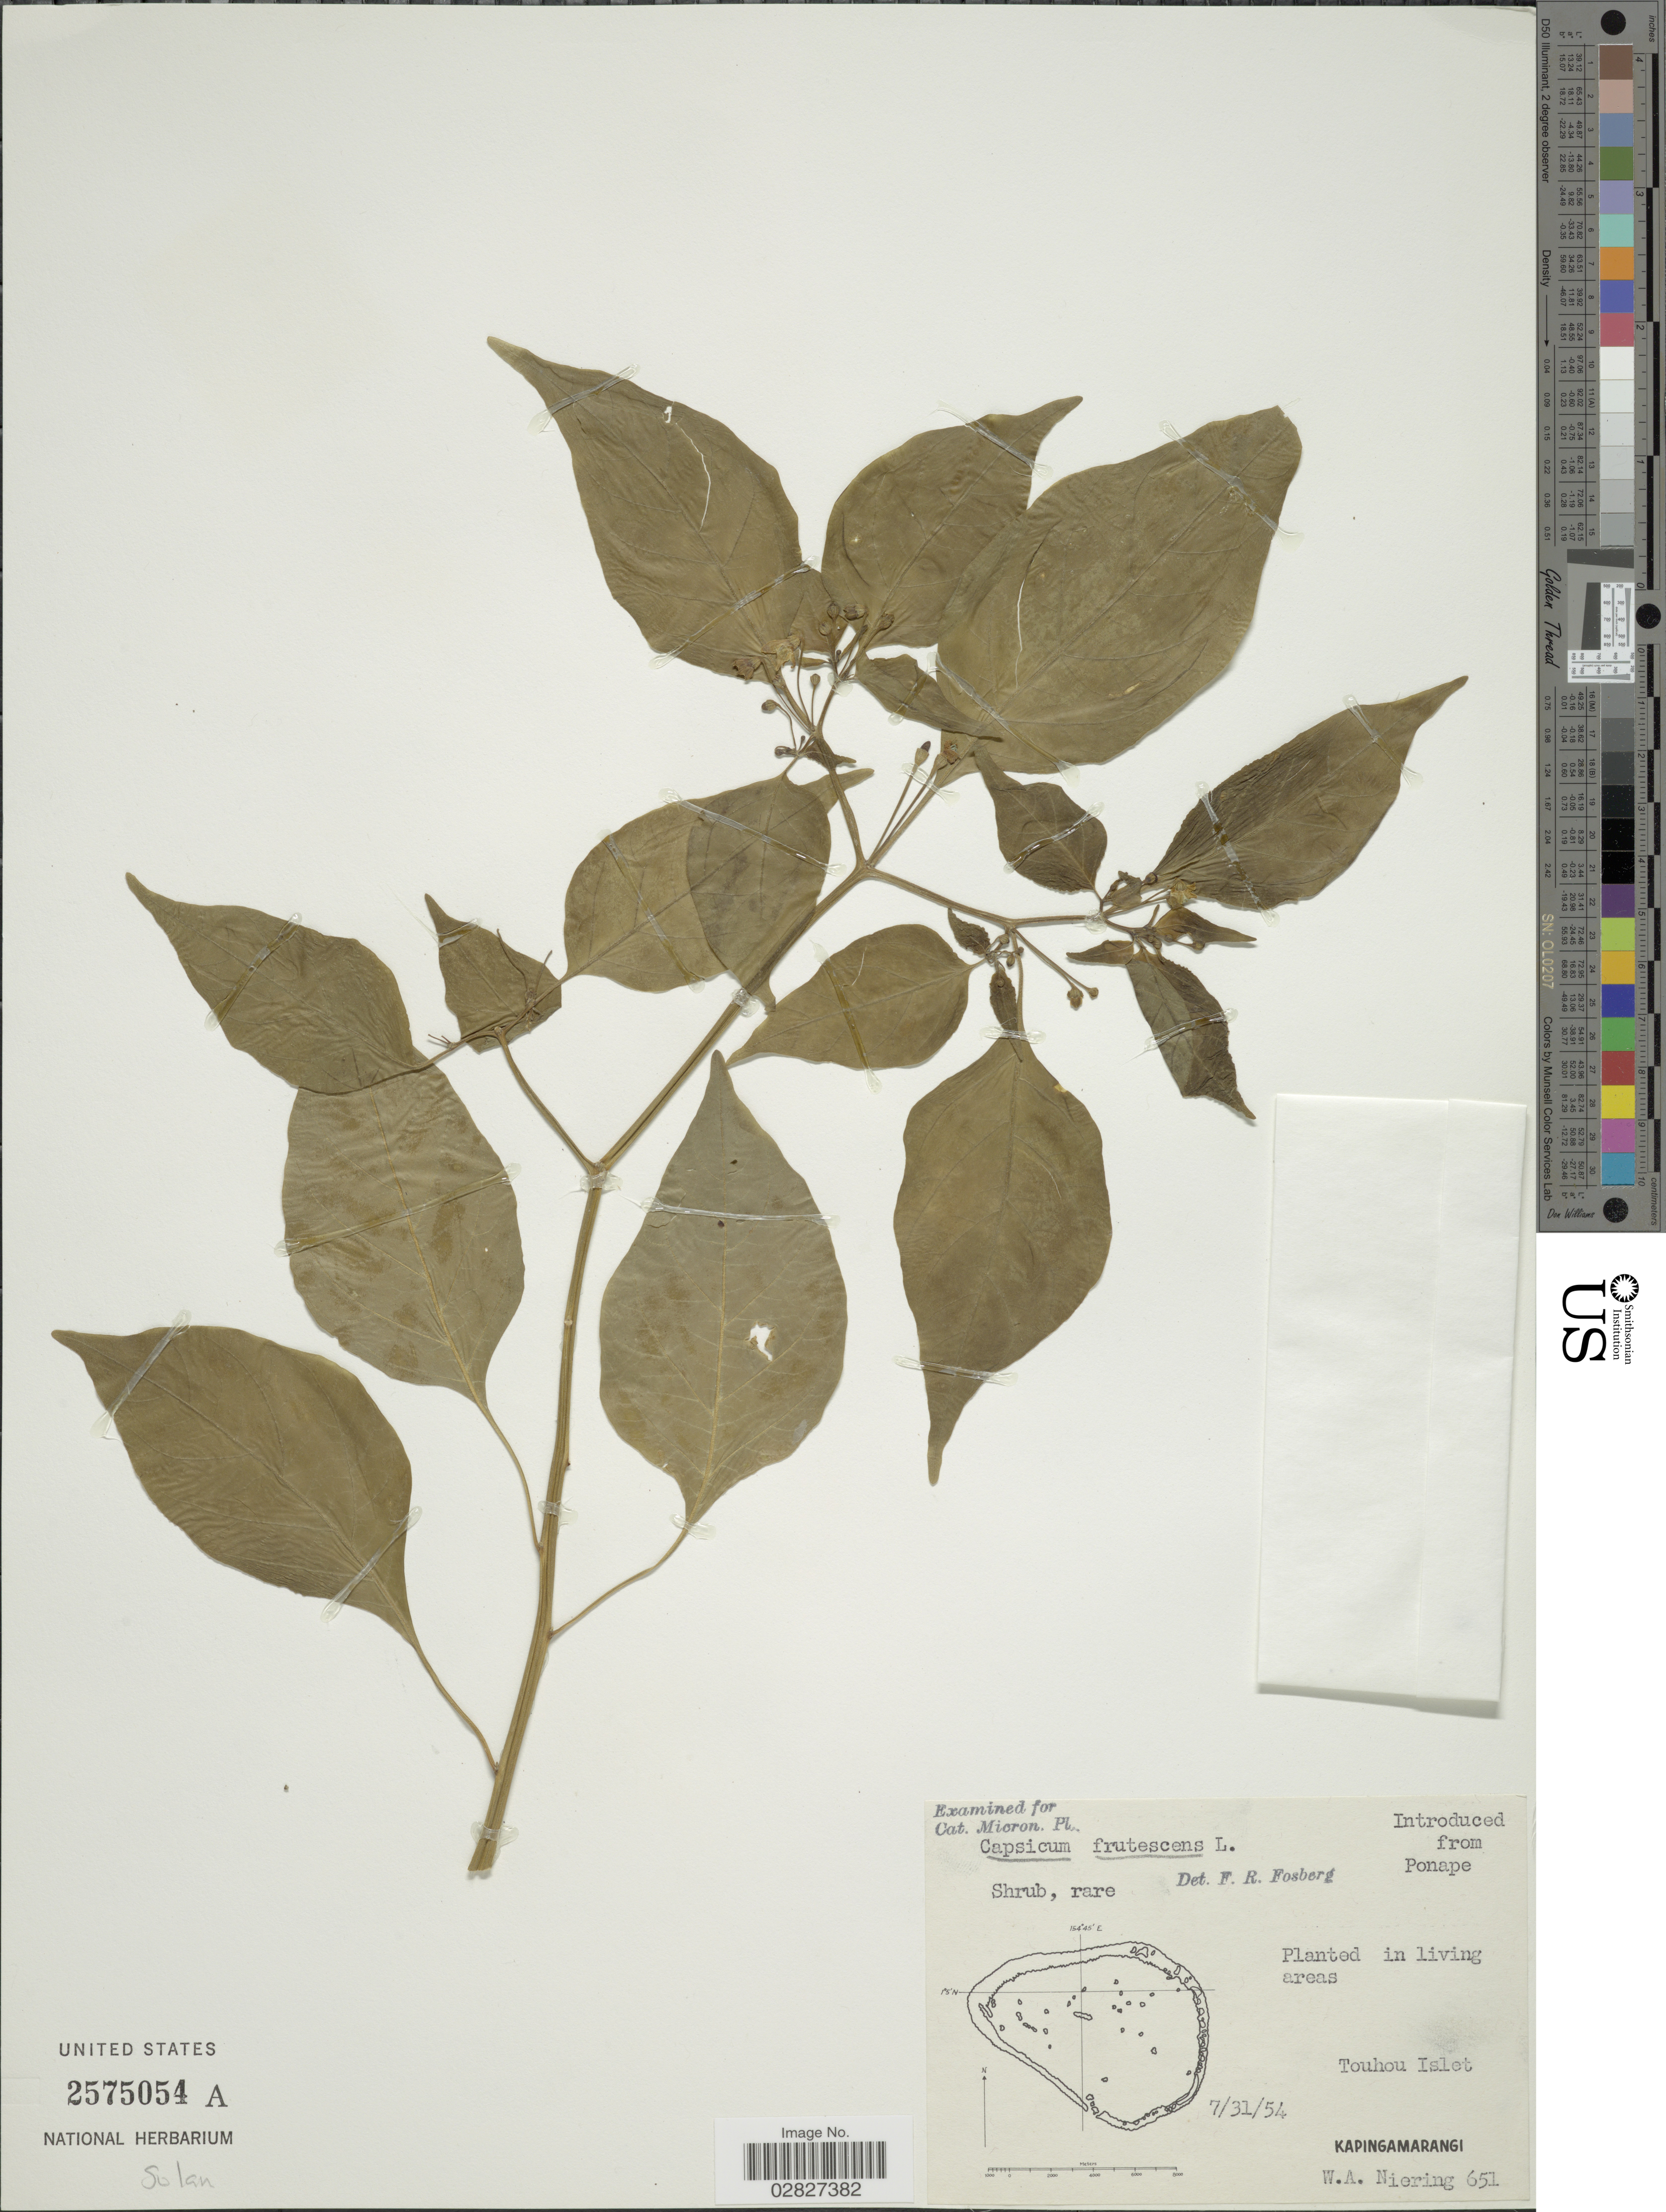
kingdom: Plantae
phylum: Tracheophyta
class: Magnoliopsida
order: Solanales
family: Solanaceae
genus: Capsicum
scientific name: Capsicum frutescens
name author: L.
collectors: W. Niering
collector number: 651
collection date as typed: Transcribed d/m/y: 31/7/54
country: Micronesia, Federated States of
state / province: Pohnpei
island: Kapingamarangi Atoll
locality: Touhou Islet. Kapingamarangi.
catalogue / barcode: US 2575054A